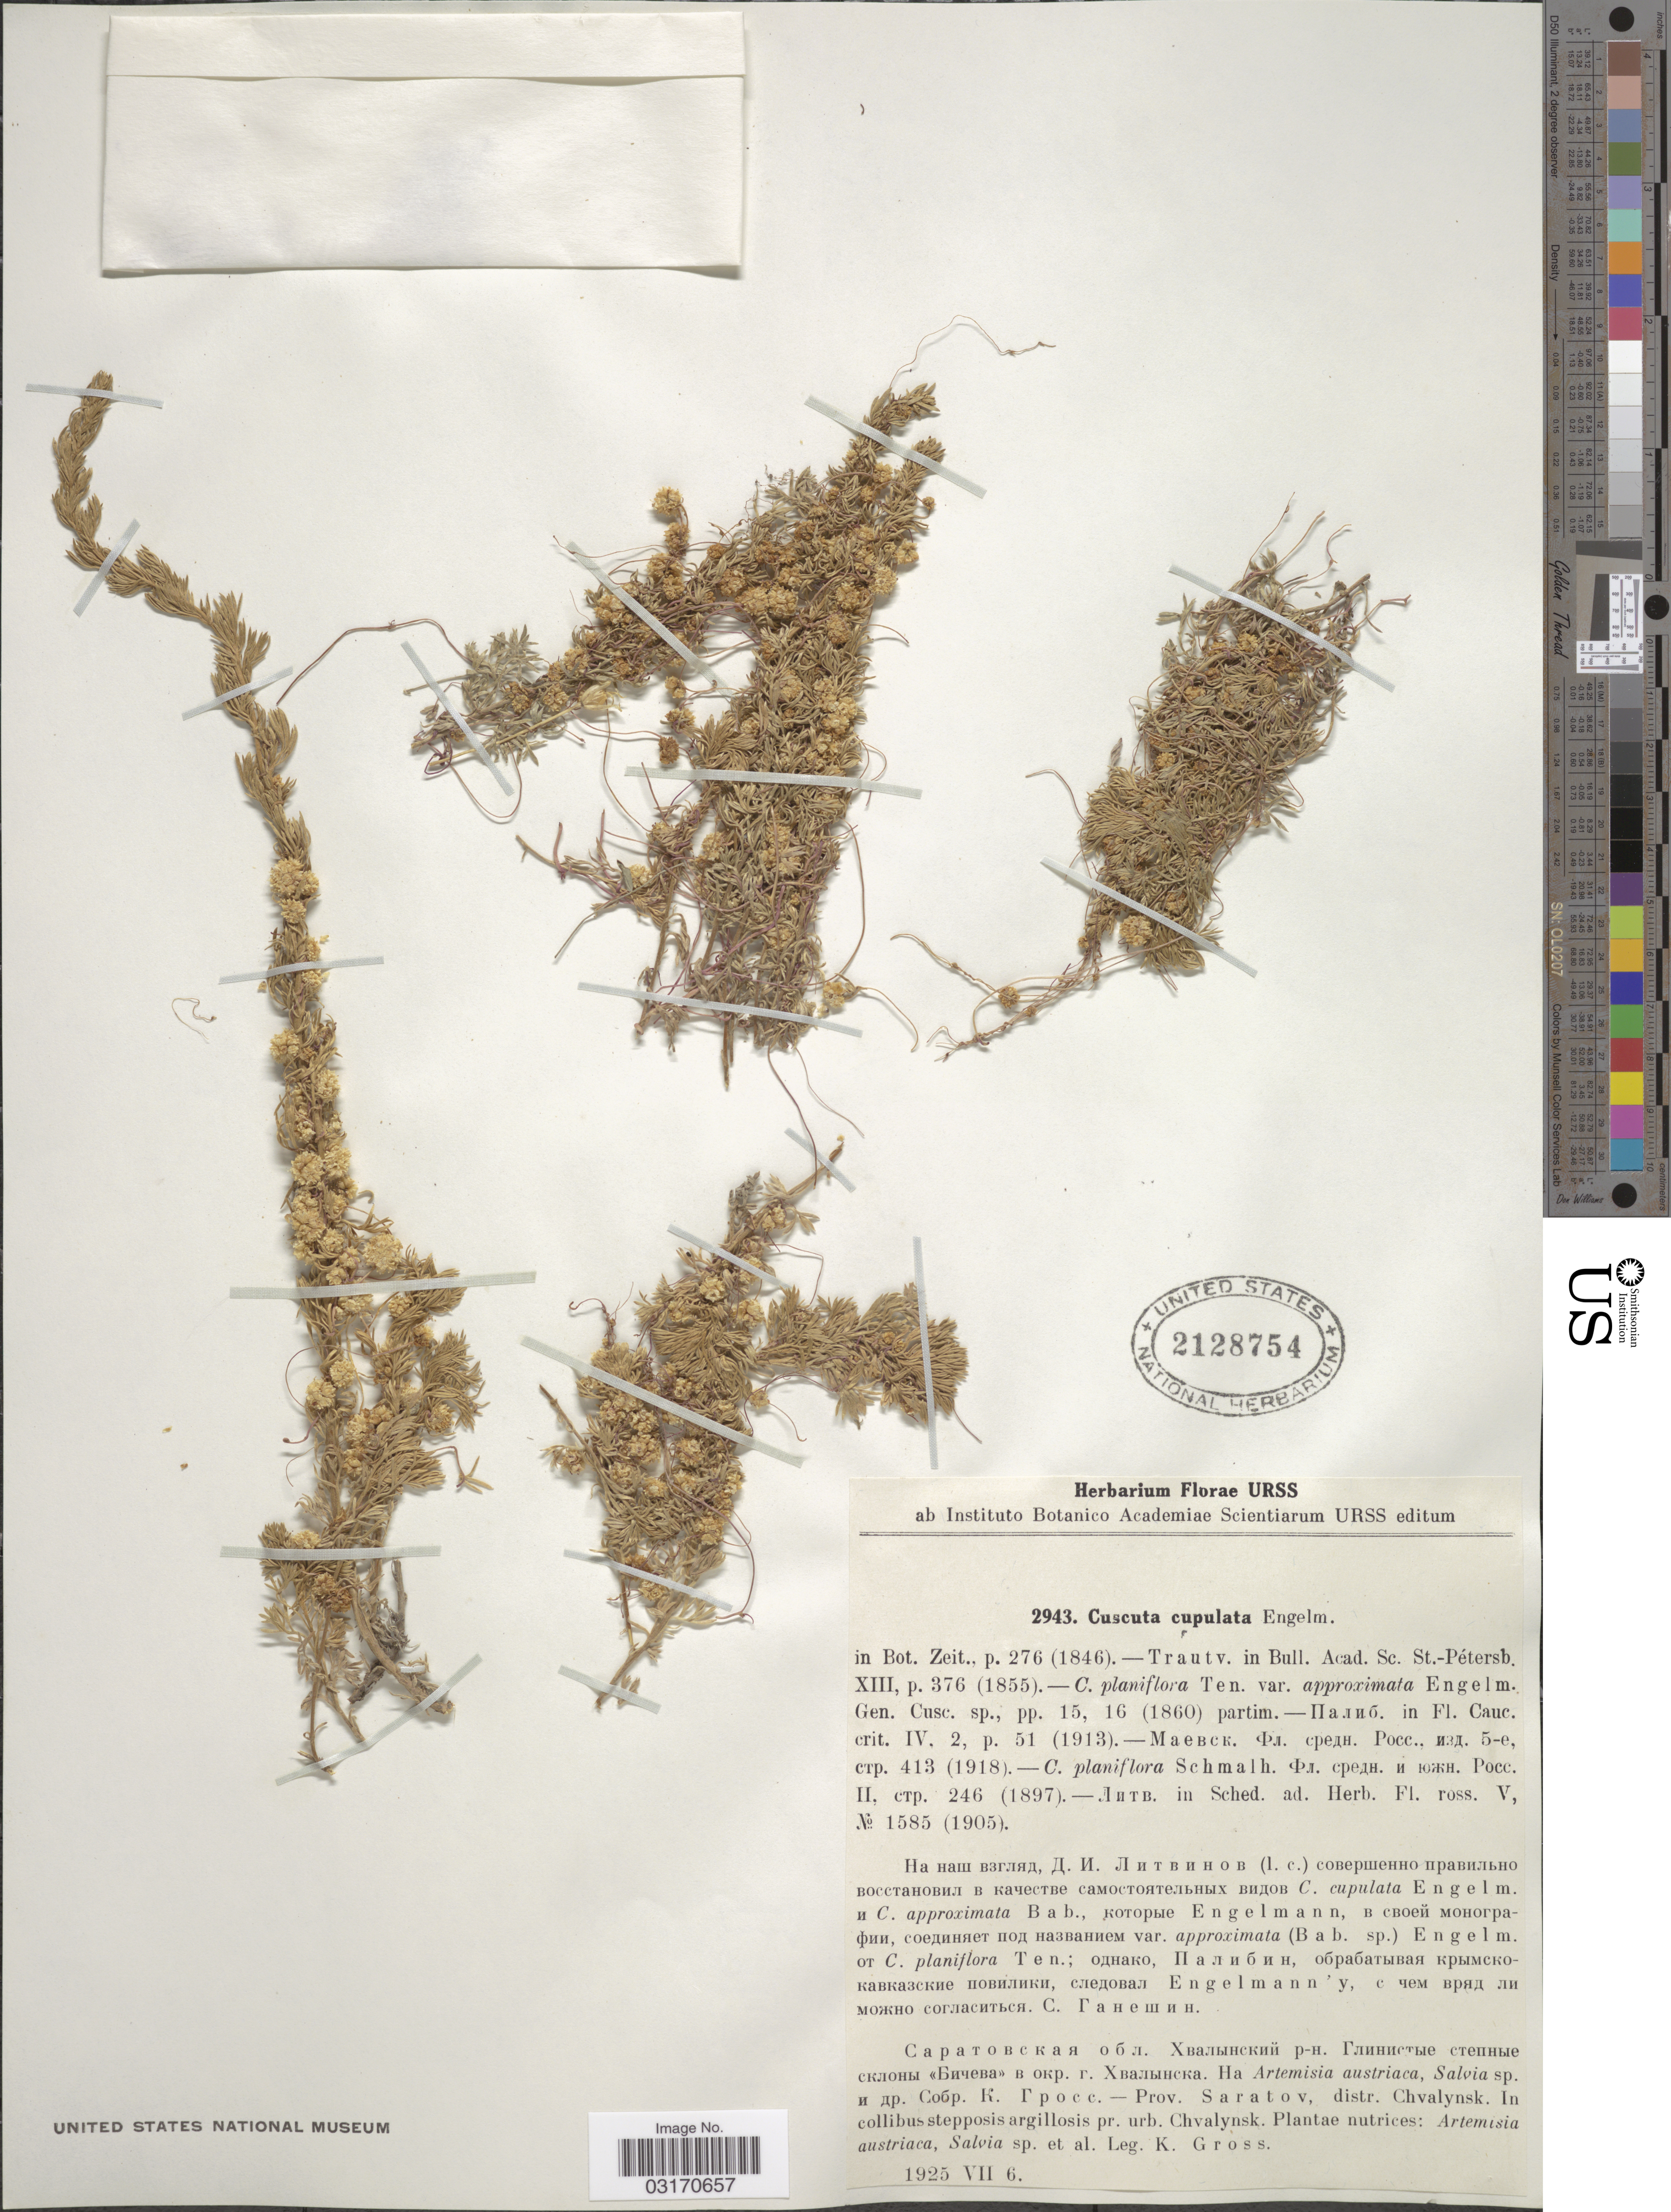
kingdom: Plantae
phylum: Tracheophyta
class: Magnoliopsida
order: Solanales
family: Convolvulaceae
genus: Cuscuta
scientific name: Cuscuta cupulata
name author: Engelm.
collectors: K. Gross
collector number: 2943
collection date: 1925-07-06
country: Russian Federation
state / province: Saratov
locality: Prov. Saratov, distr. Chvalynsk.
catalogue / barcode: US 2128754